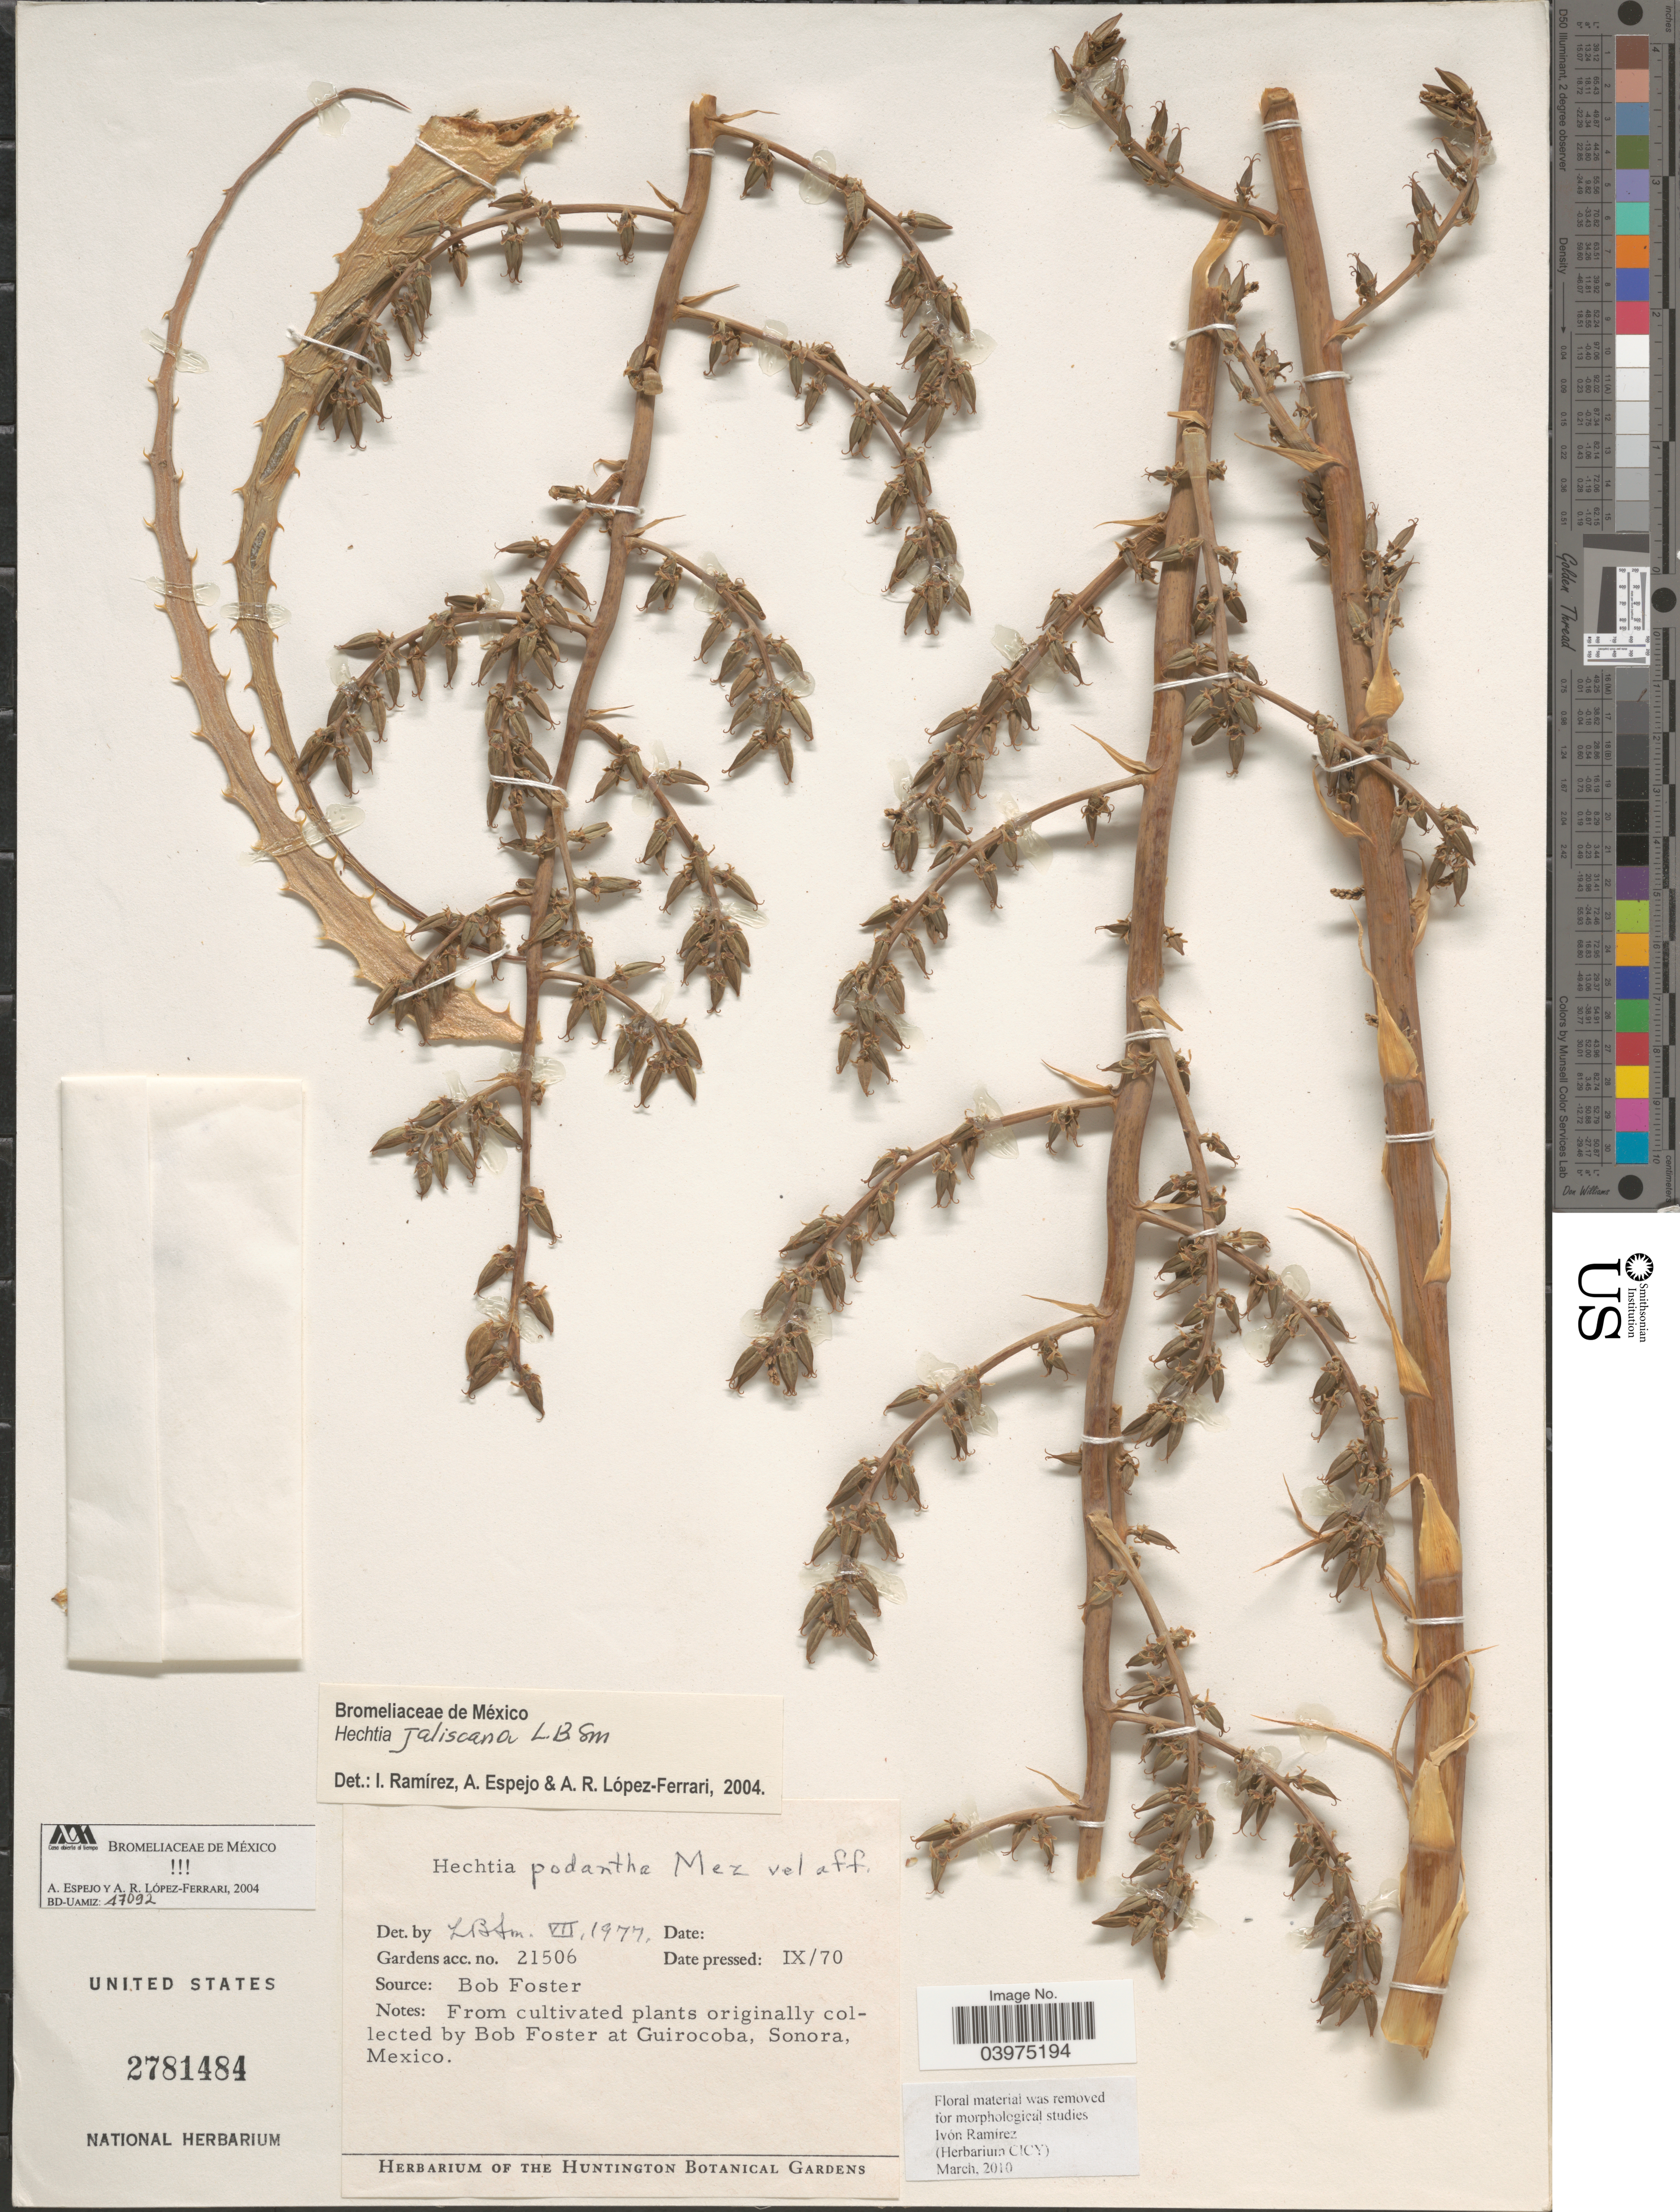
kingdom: Plantae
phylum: Tracheophyta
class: Liliopsida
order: Poales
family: Bromeliaceae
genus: Hechtia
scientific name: Hechtia jaliscana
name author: L.B. Sm.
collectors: ex herb. Huntington Bot. Gard.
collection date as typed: Transcribed d/m/y: /9/70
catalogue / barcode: US 2781484